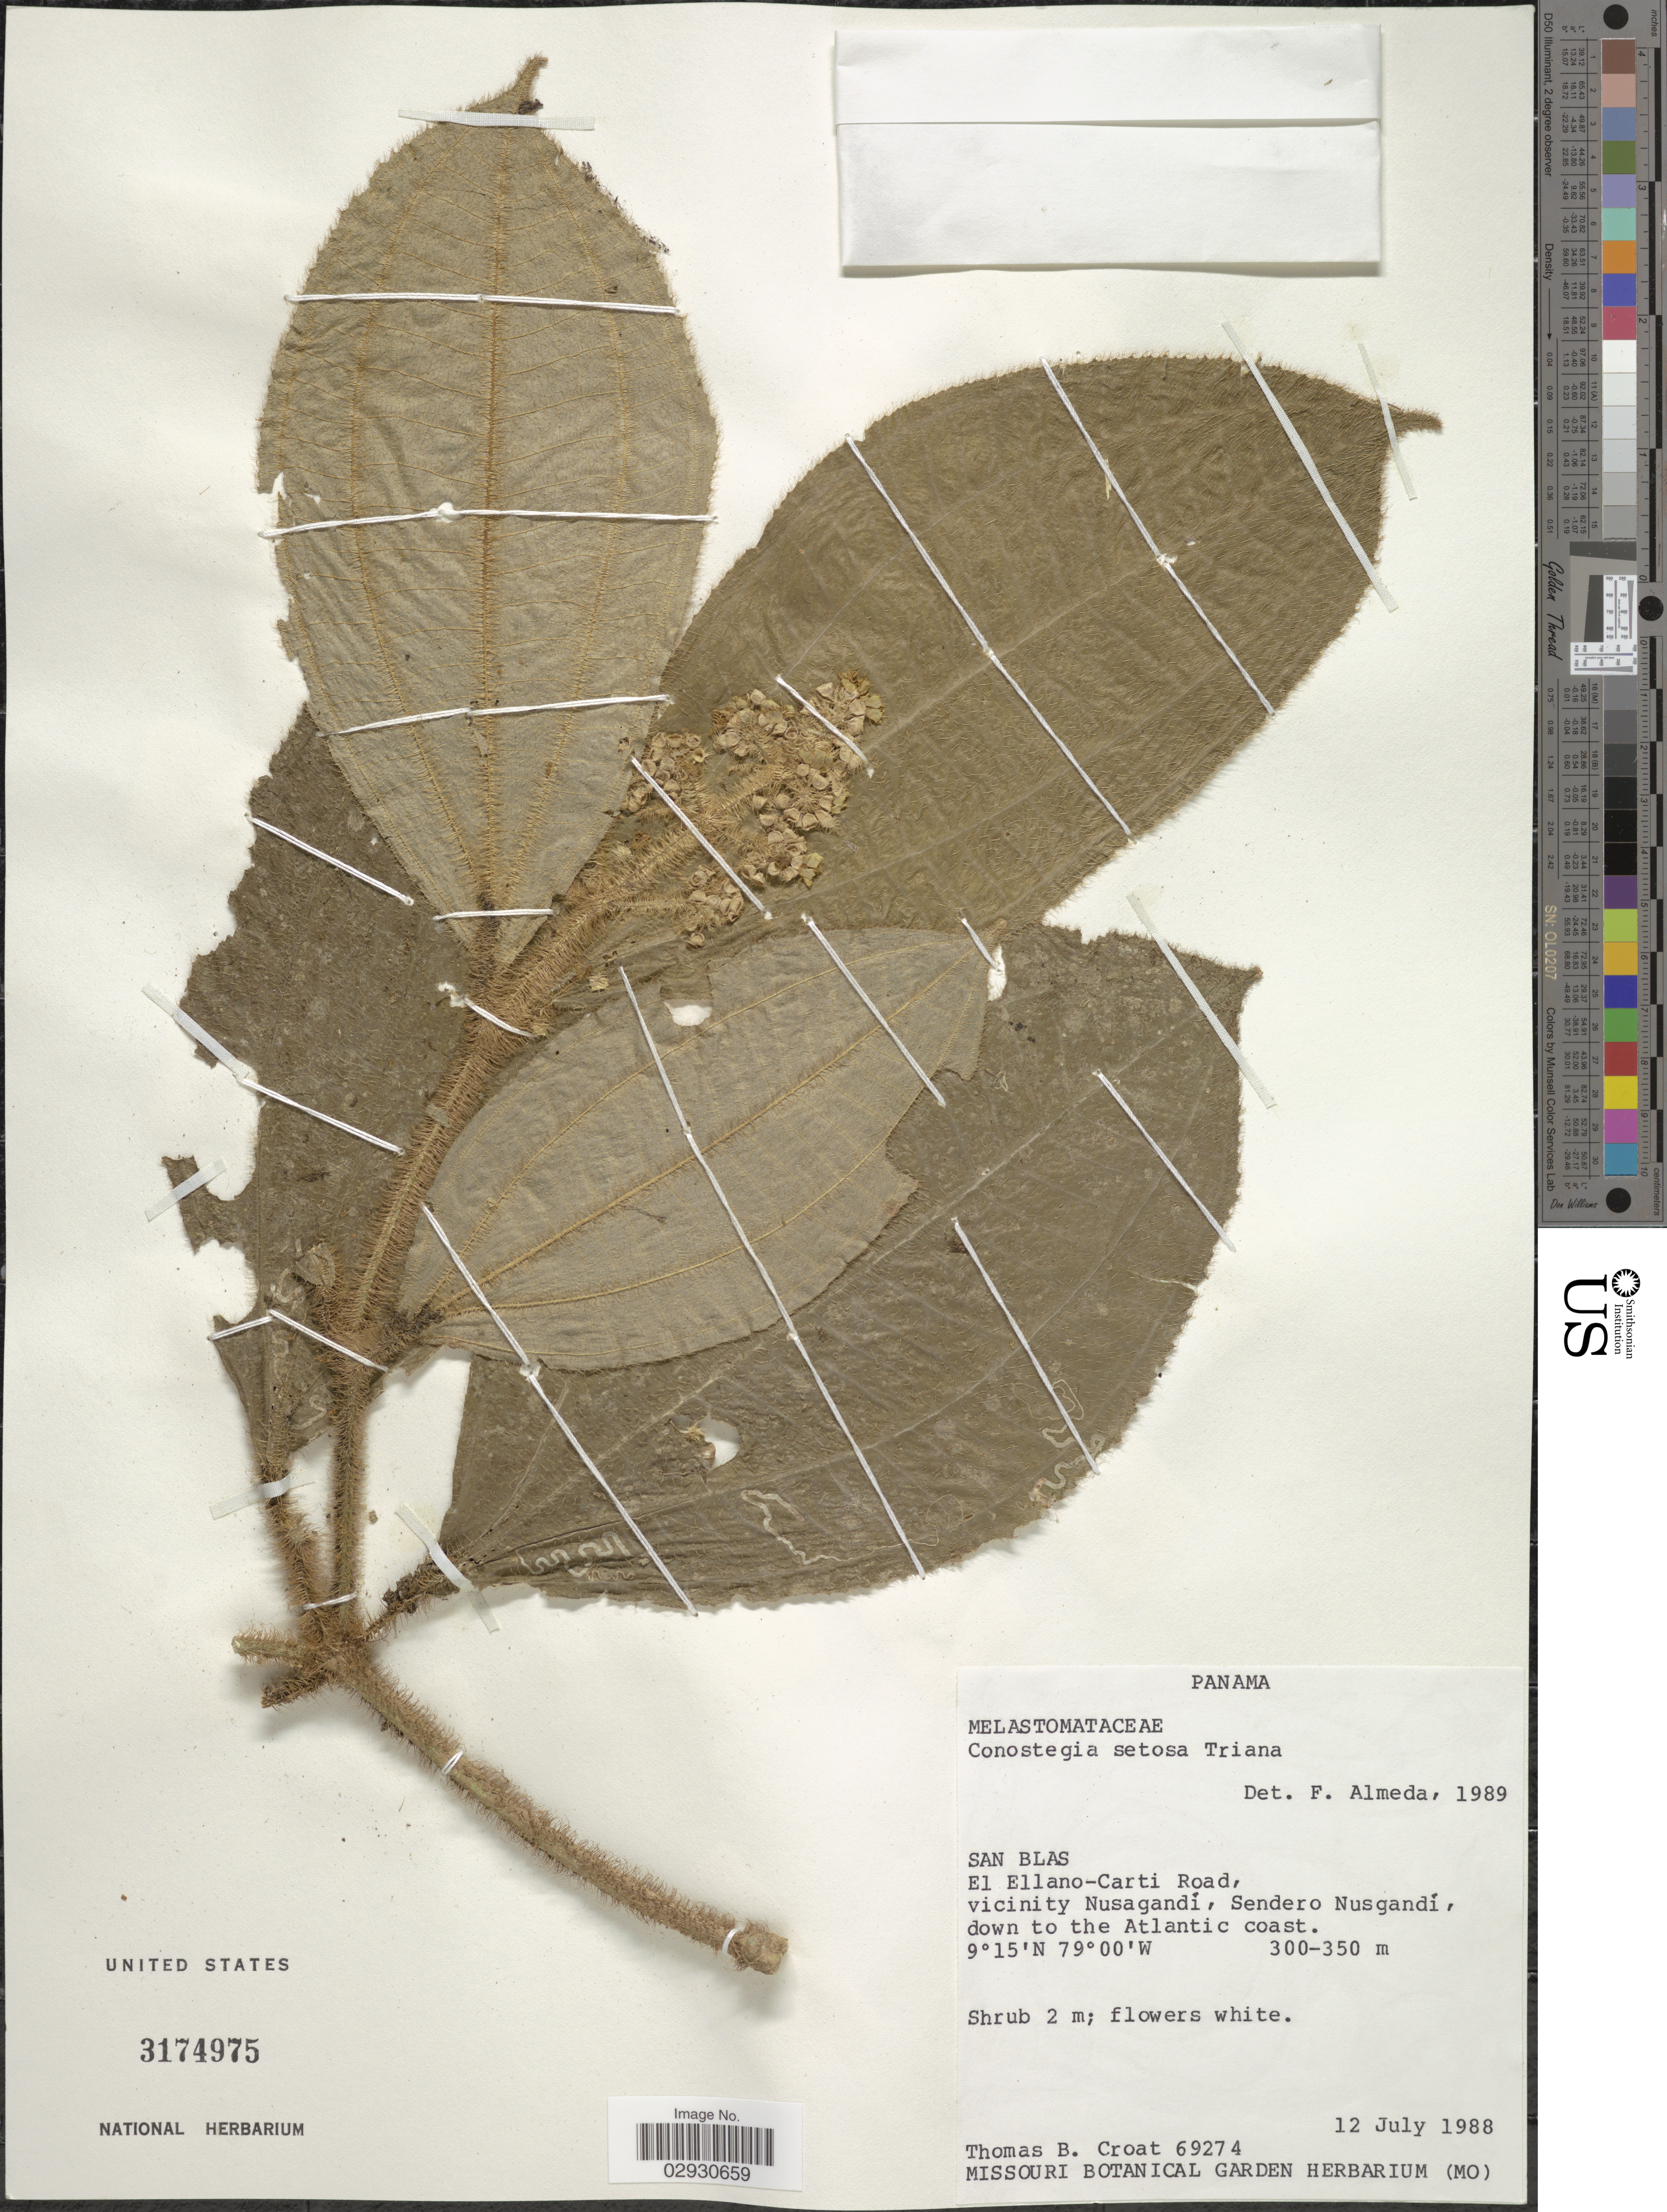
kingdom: Plantae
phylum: Tracheophyta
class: Magnoliopsida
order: Myrtales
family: Melastomataceae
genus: Conostegia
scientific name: Conostegia setosa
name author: Triana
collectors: T. B. Croat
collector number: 69274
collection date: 1988-07-12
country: Panama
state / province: Kuna Yala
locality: San Blas. El Ellano-Carti Road, vicinity Nusagandí, Sendero Nusgandí, down to the Atlantic coast.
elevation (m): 300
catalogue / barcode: US 3174975